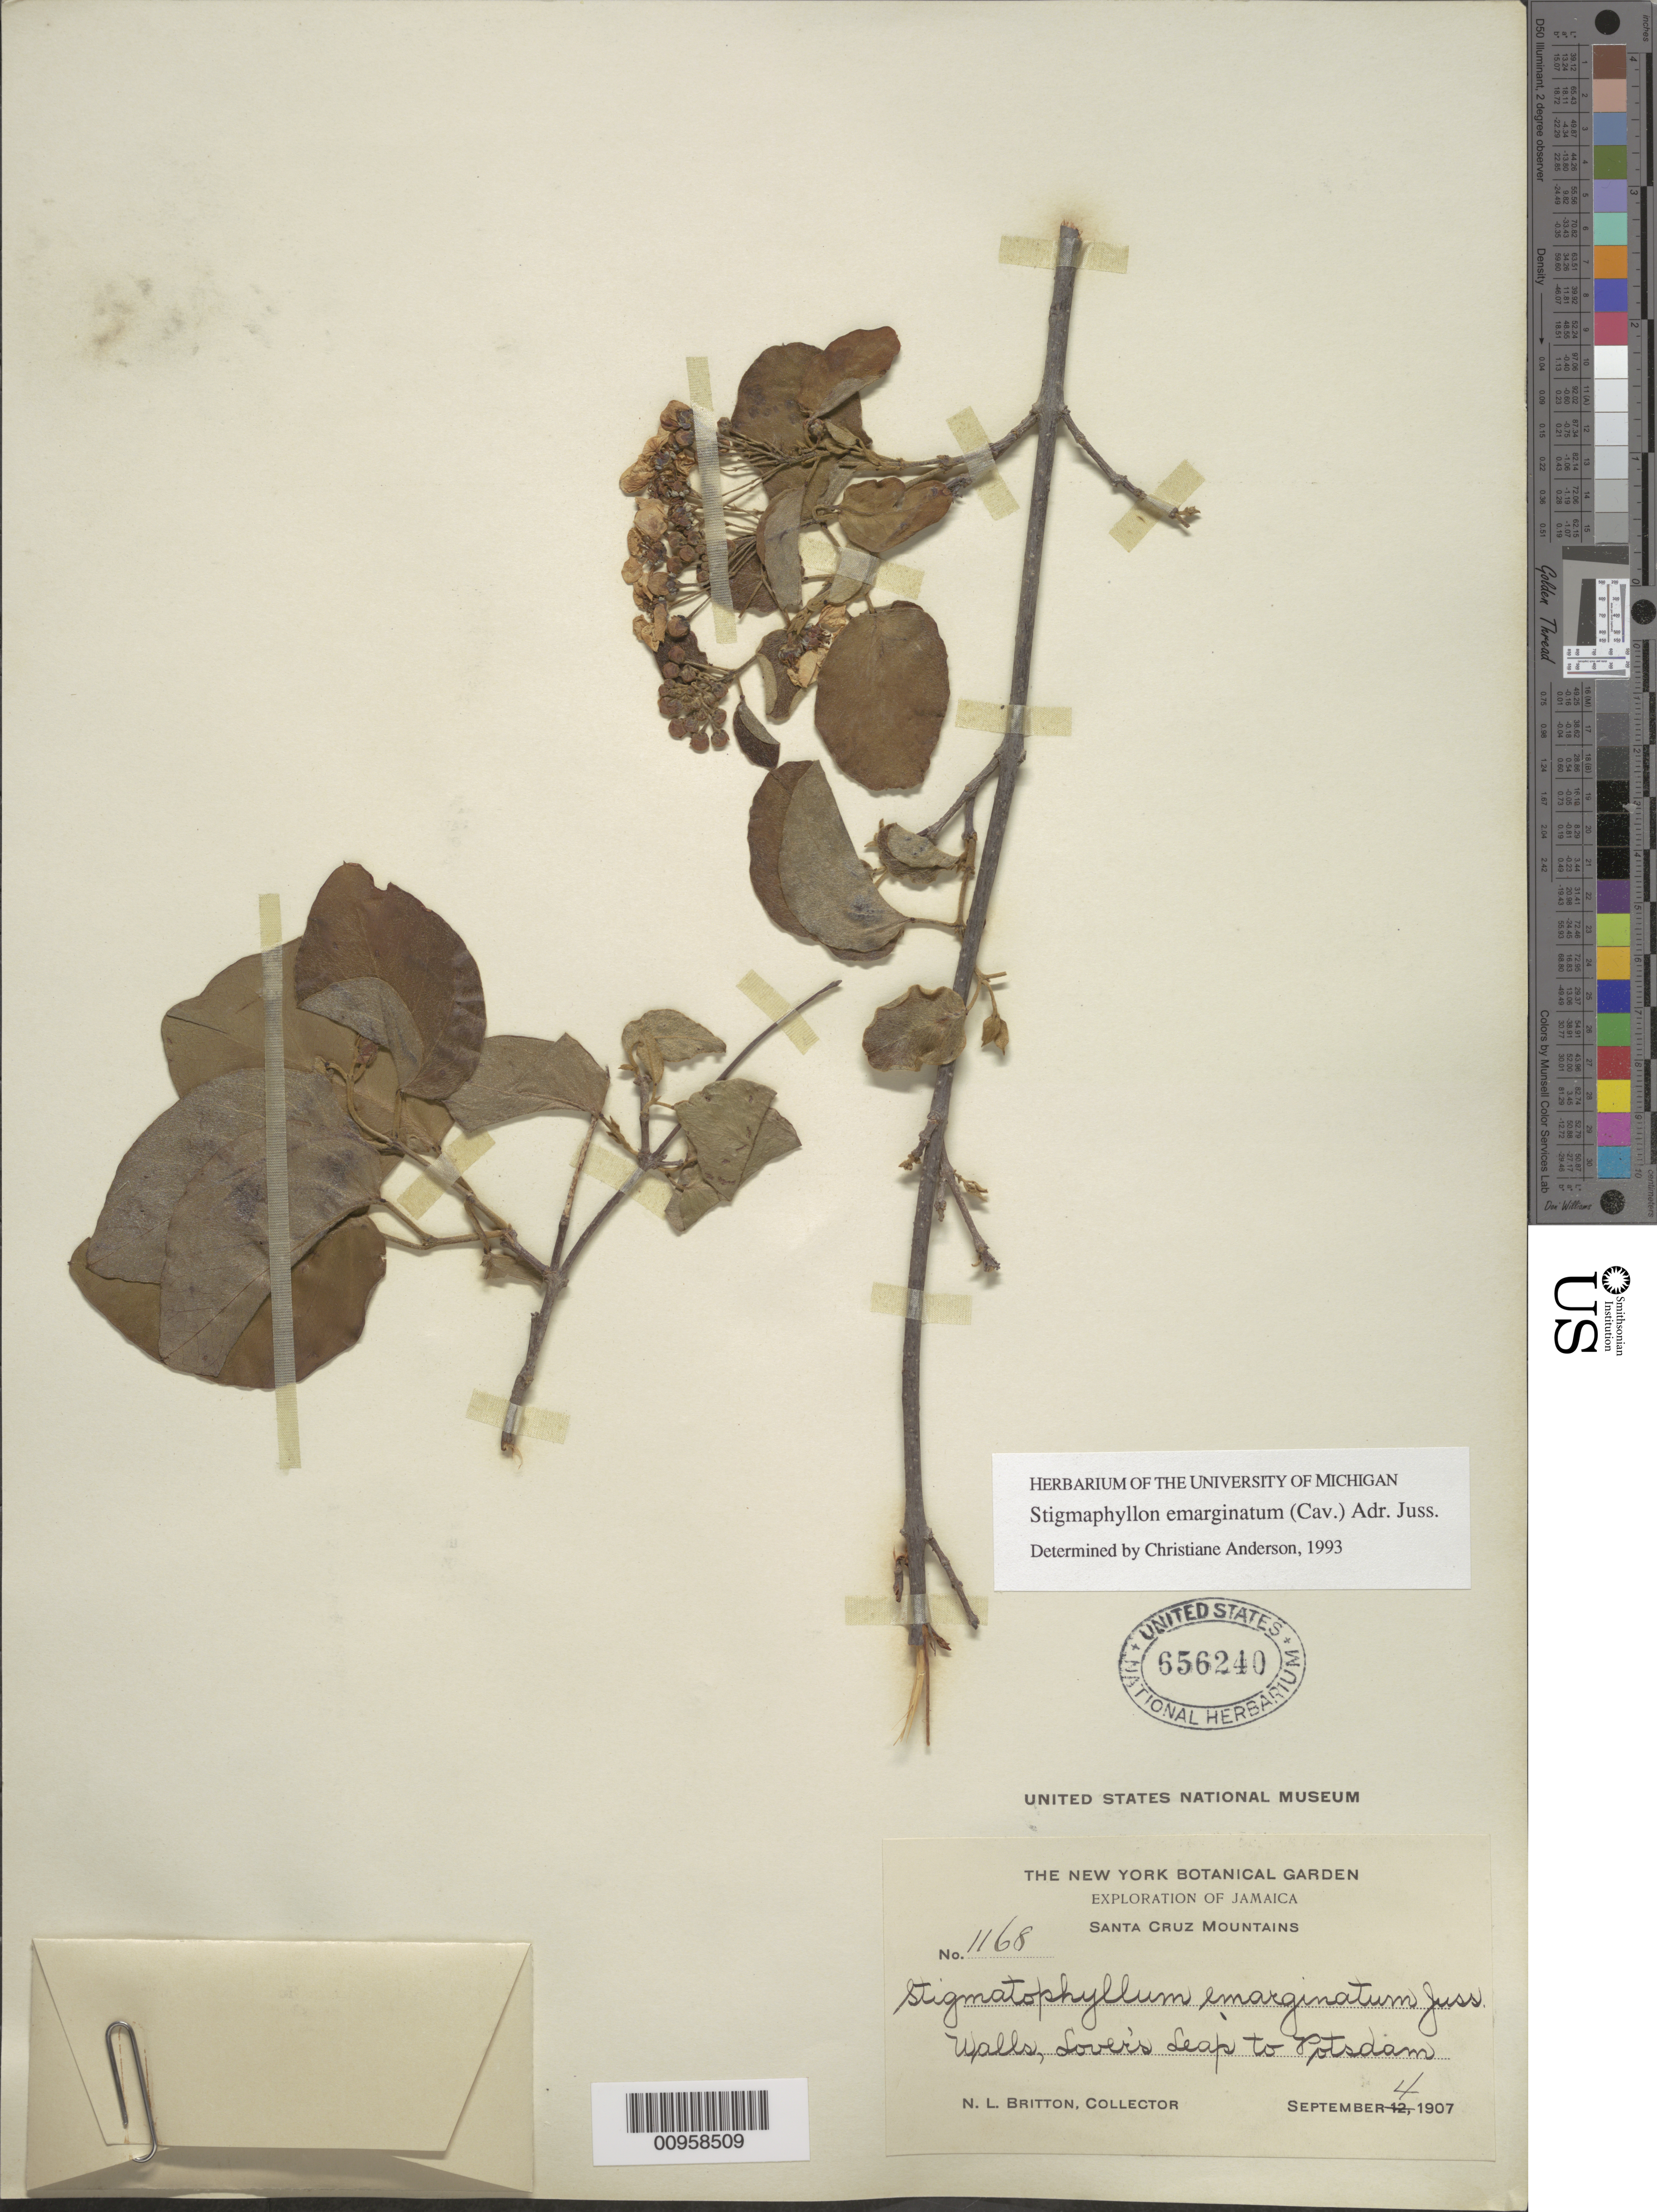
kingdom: Plantae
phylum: Tracheophyta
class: Magnoliopsida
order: Malpighiales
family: Malpighiaceae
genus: Stigmaphyllon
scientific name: Stigmaphyllon emarginatum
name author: (Cav.) A. Juss.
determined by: Anderson, C.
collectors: N. Britton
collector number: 1168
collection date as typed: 04 Sep 1907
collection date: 1907-09-04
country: Jamaica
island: Jamaica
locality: Santa Cruz Mountains, Lover's Leap to Potsdam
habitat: Walls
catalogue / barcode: US 656240